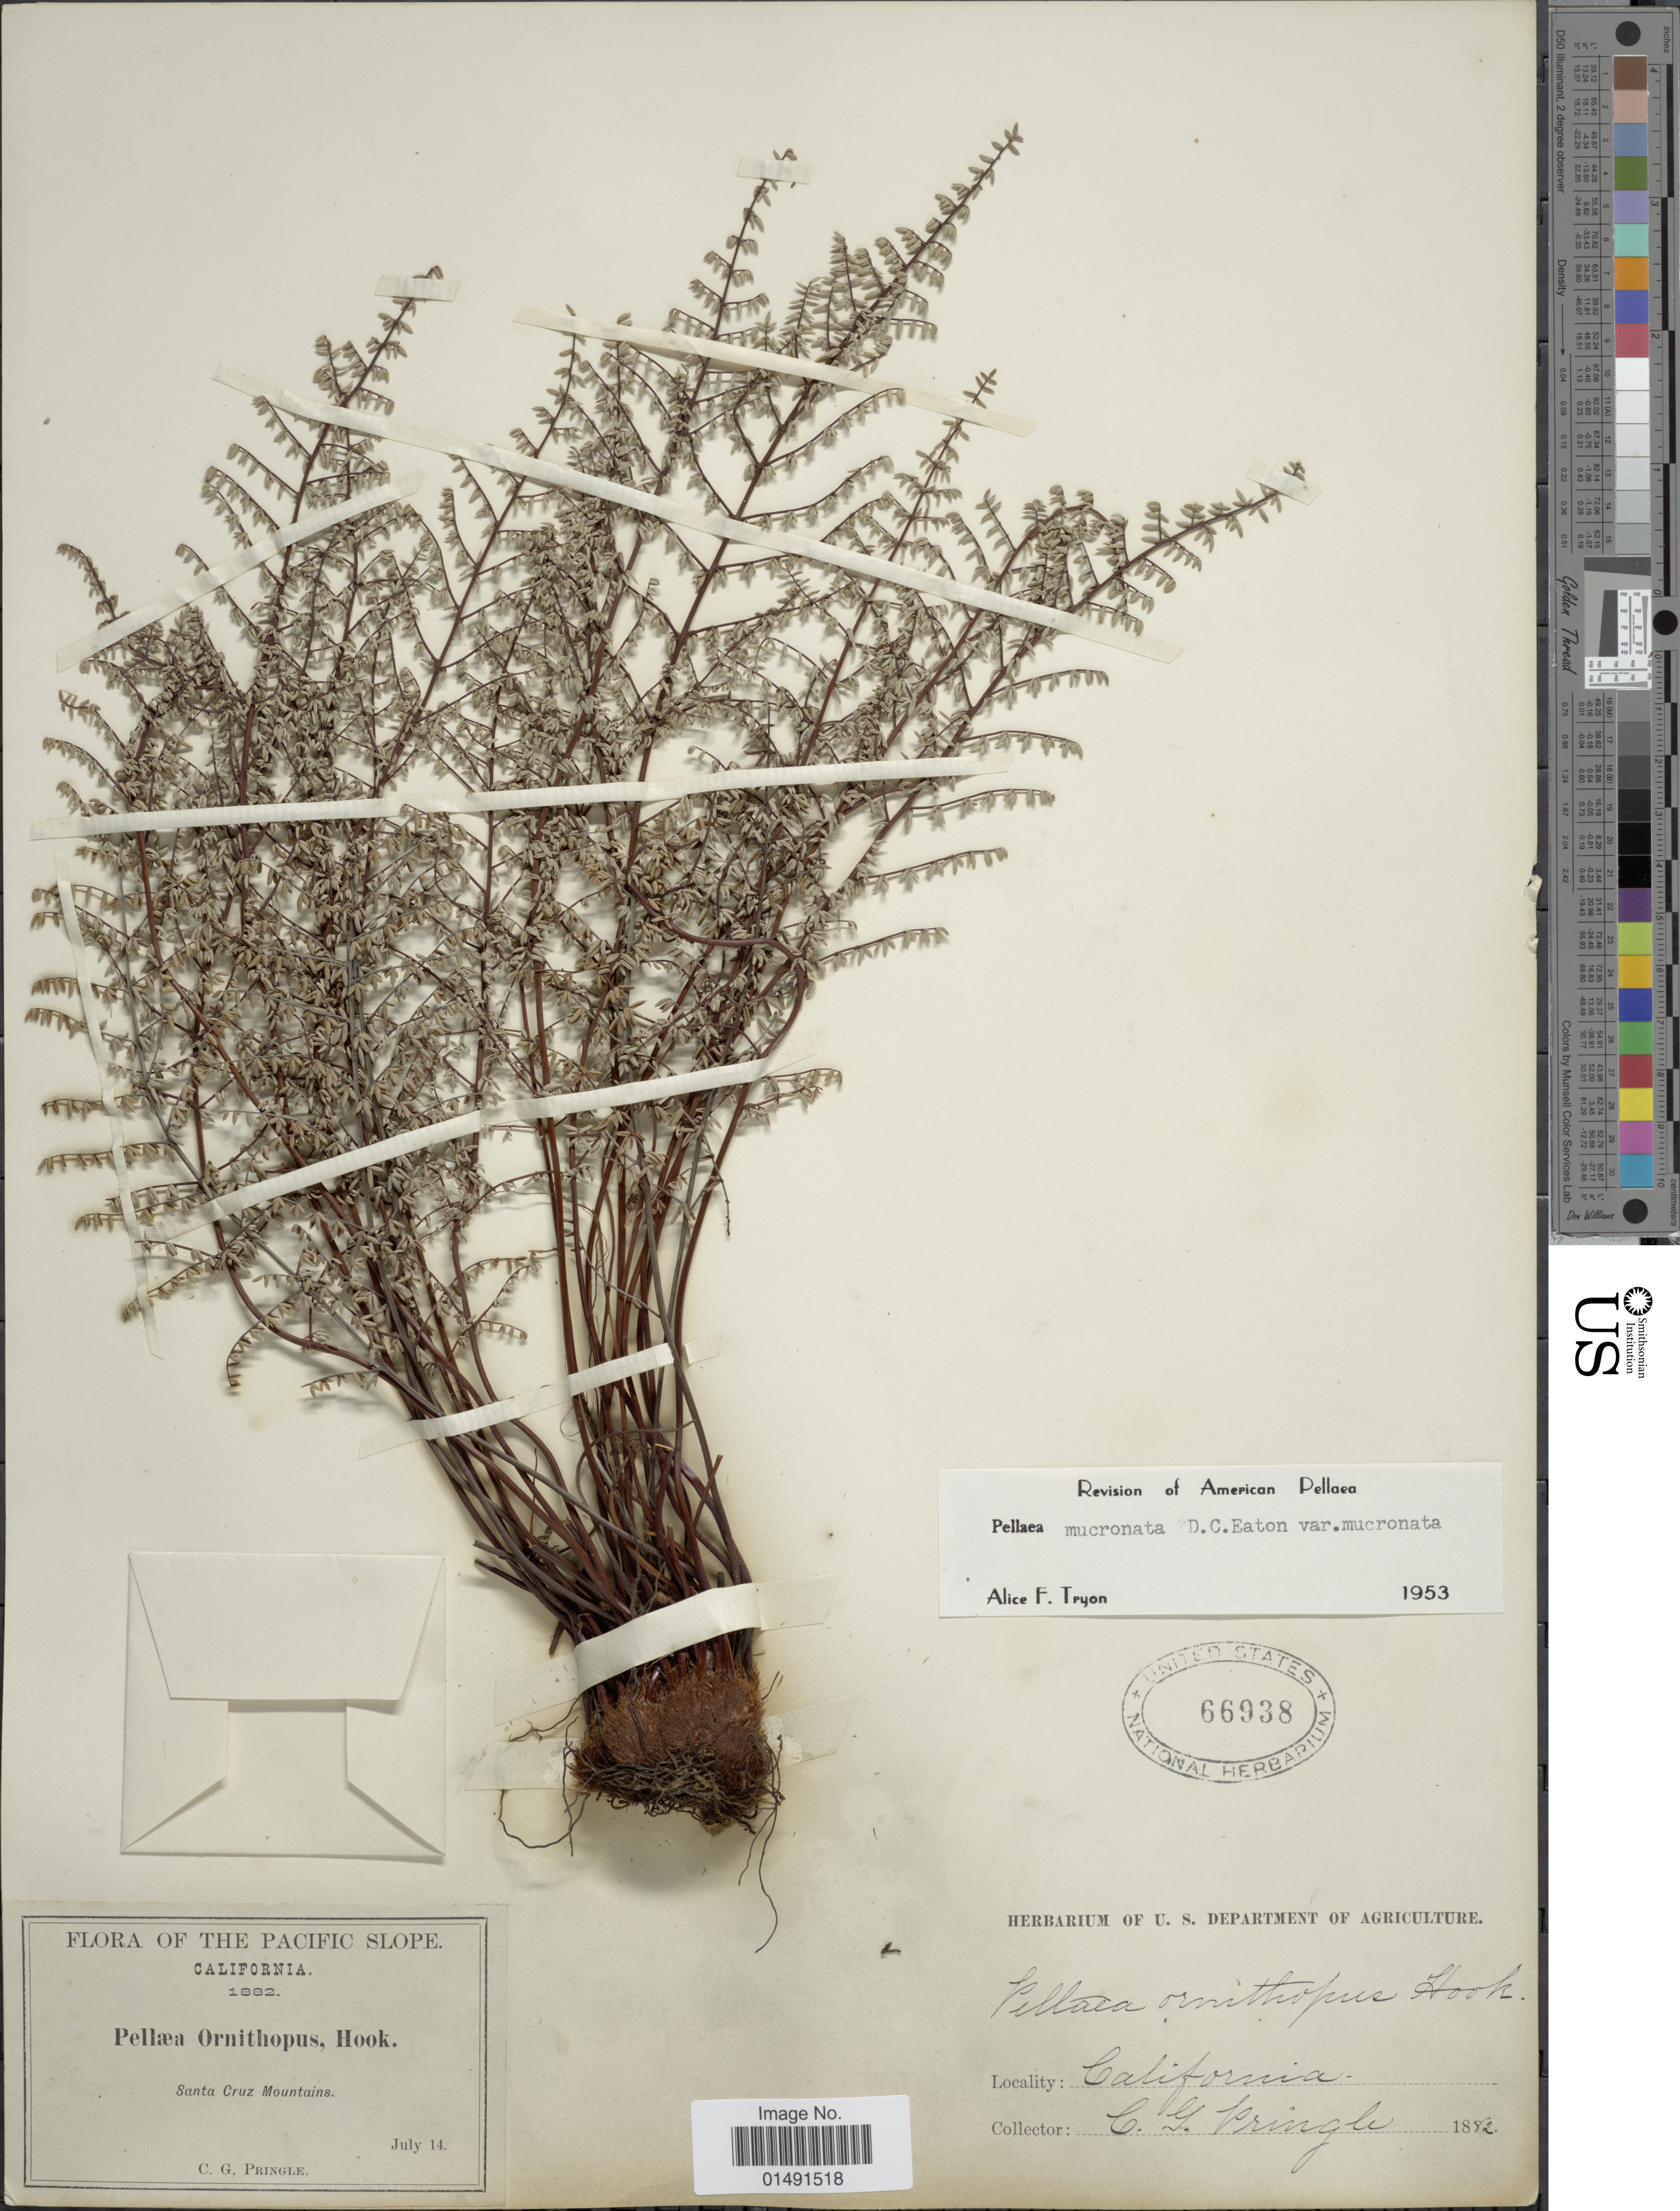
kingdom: Plantae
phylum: Tracheophyta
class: Polypodiopsida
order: Polypodiales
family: Pteridaceae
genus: Pellaea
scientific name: Pellaea mucronata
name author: (D.C. Eaton) D.C. Eaton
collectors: C. G. Pringle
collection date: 1882-07-14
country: United States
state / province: California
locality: The Pacific Slope, Santa Cruz Mountains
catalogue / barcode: US 66938